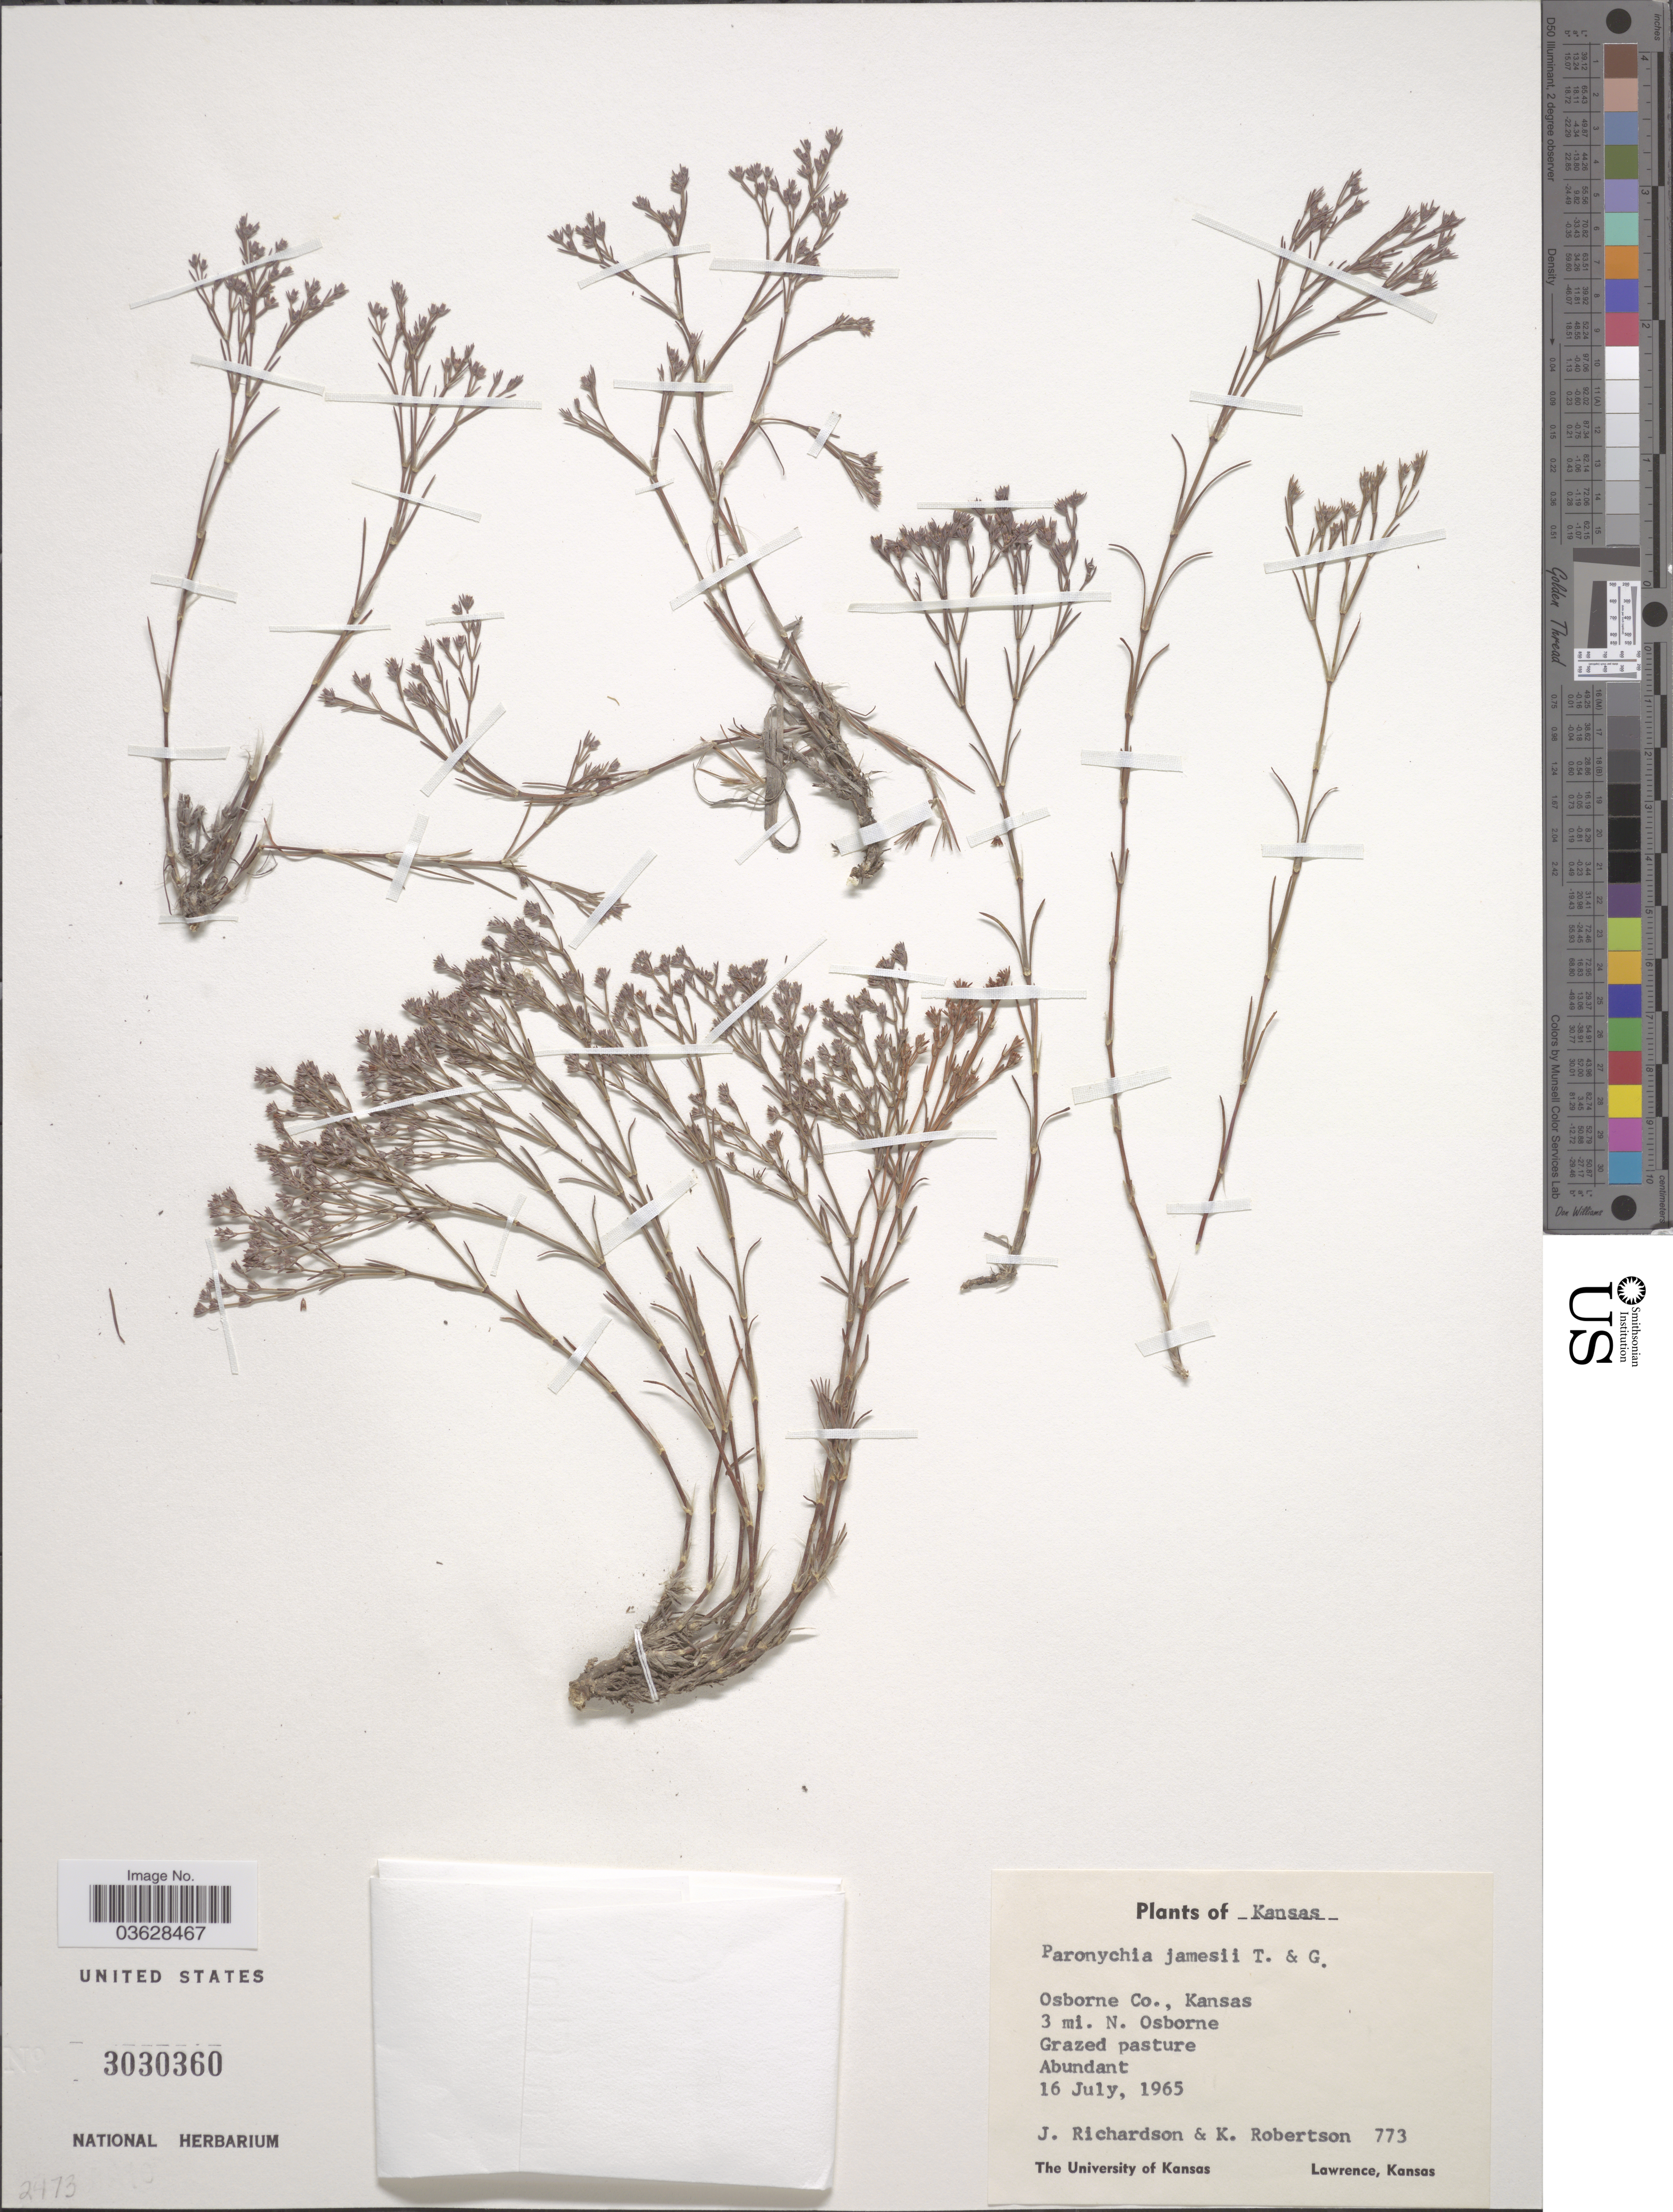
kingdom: Plantae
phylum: Tracheophyta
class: Magnoliopsida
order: Caryophyllales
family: Caryophyllaceae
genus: Paronychia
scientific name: Paronychia jamesii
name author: Torr. & A. Gray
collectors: J. Richardson & K. Robertson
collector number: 773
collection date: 1965-07-16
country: United States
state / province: Kansas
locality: Osborne Co., 3 mi. N. Osborne.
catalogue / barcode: US 3030360